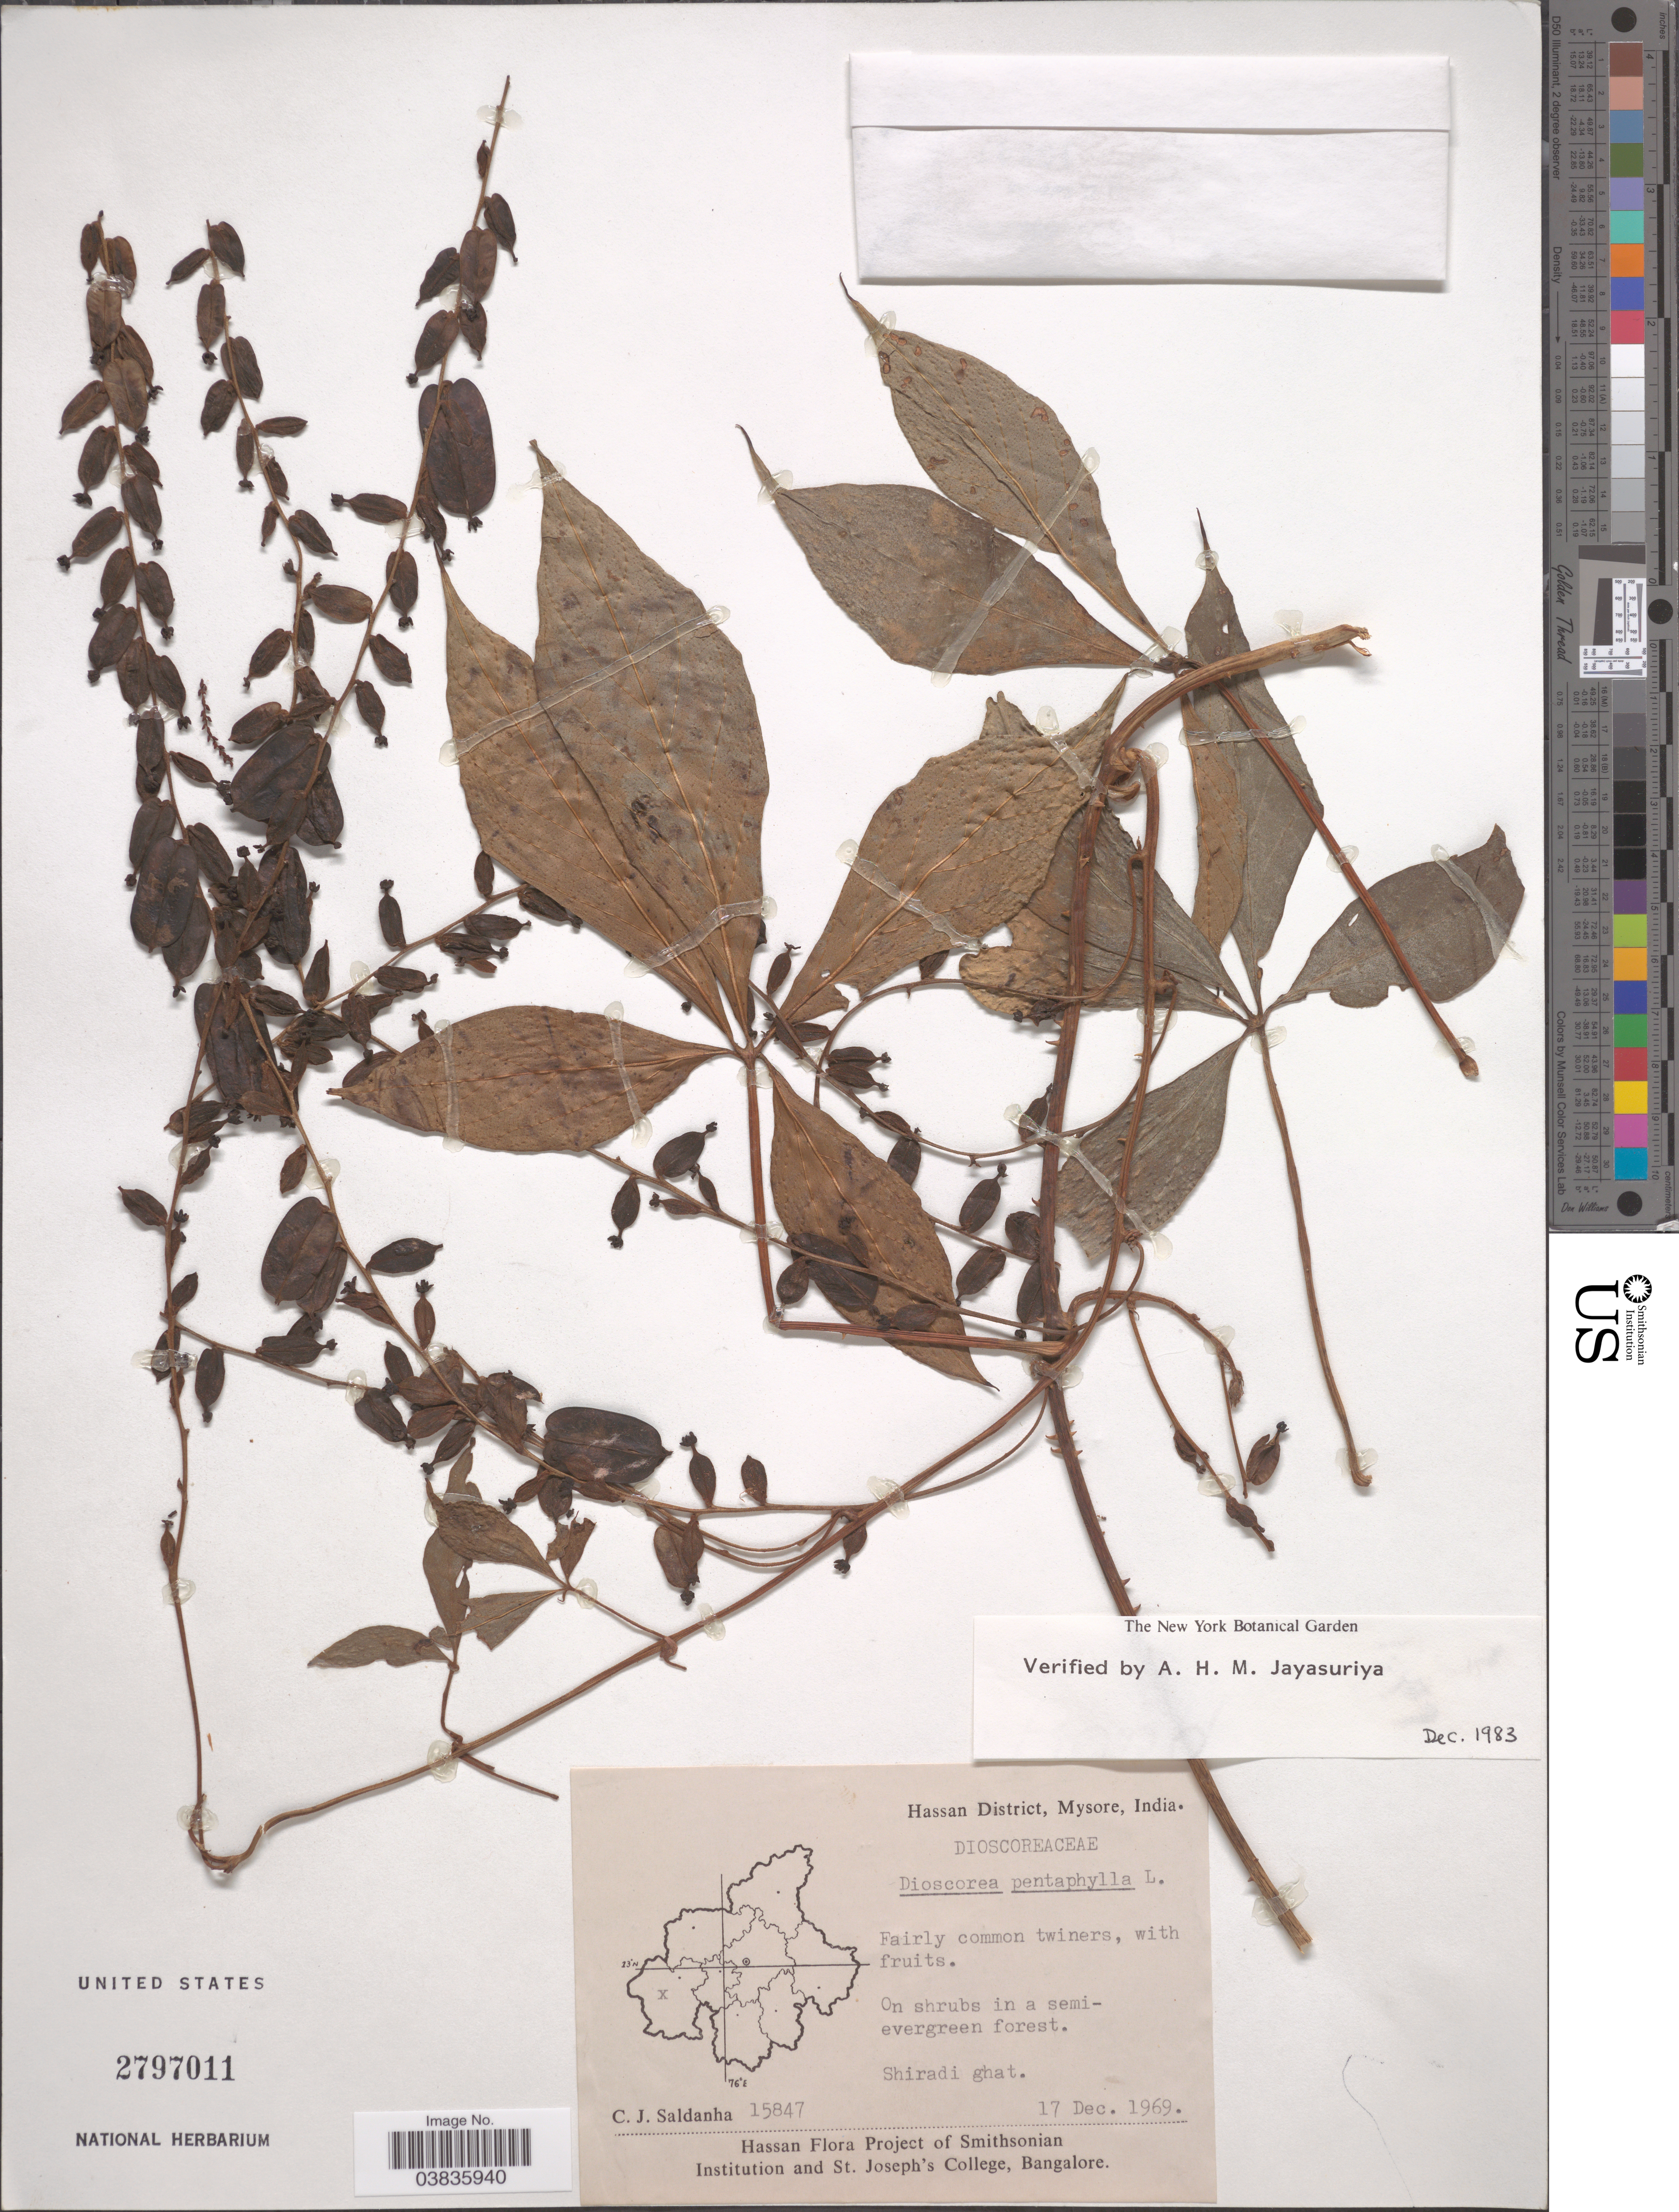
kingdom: Plantae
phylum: Tracheophyta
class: Liliopsida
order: Dioscoreales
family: Dioscoreaceae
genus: Dioscorea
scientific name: Dioscorea pentaphylla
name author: L.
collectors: C. J. Saldanha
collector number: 15847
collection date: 1969-12-17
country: India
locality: Hassan District, Mysore. Shiradi ghat.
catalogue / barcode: US 2797011